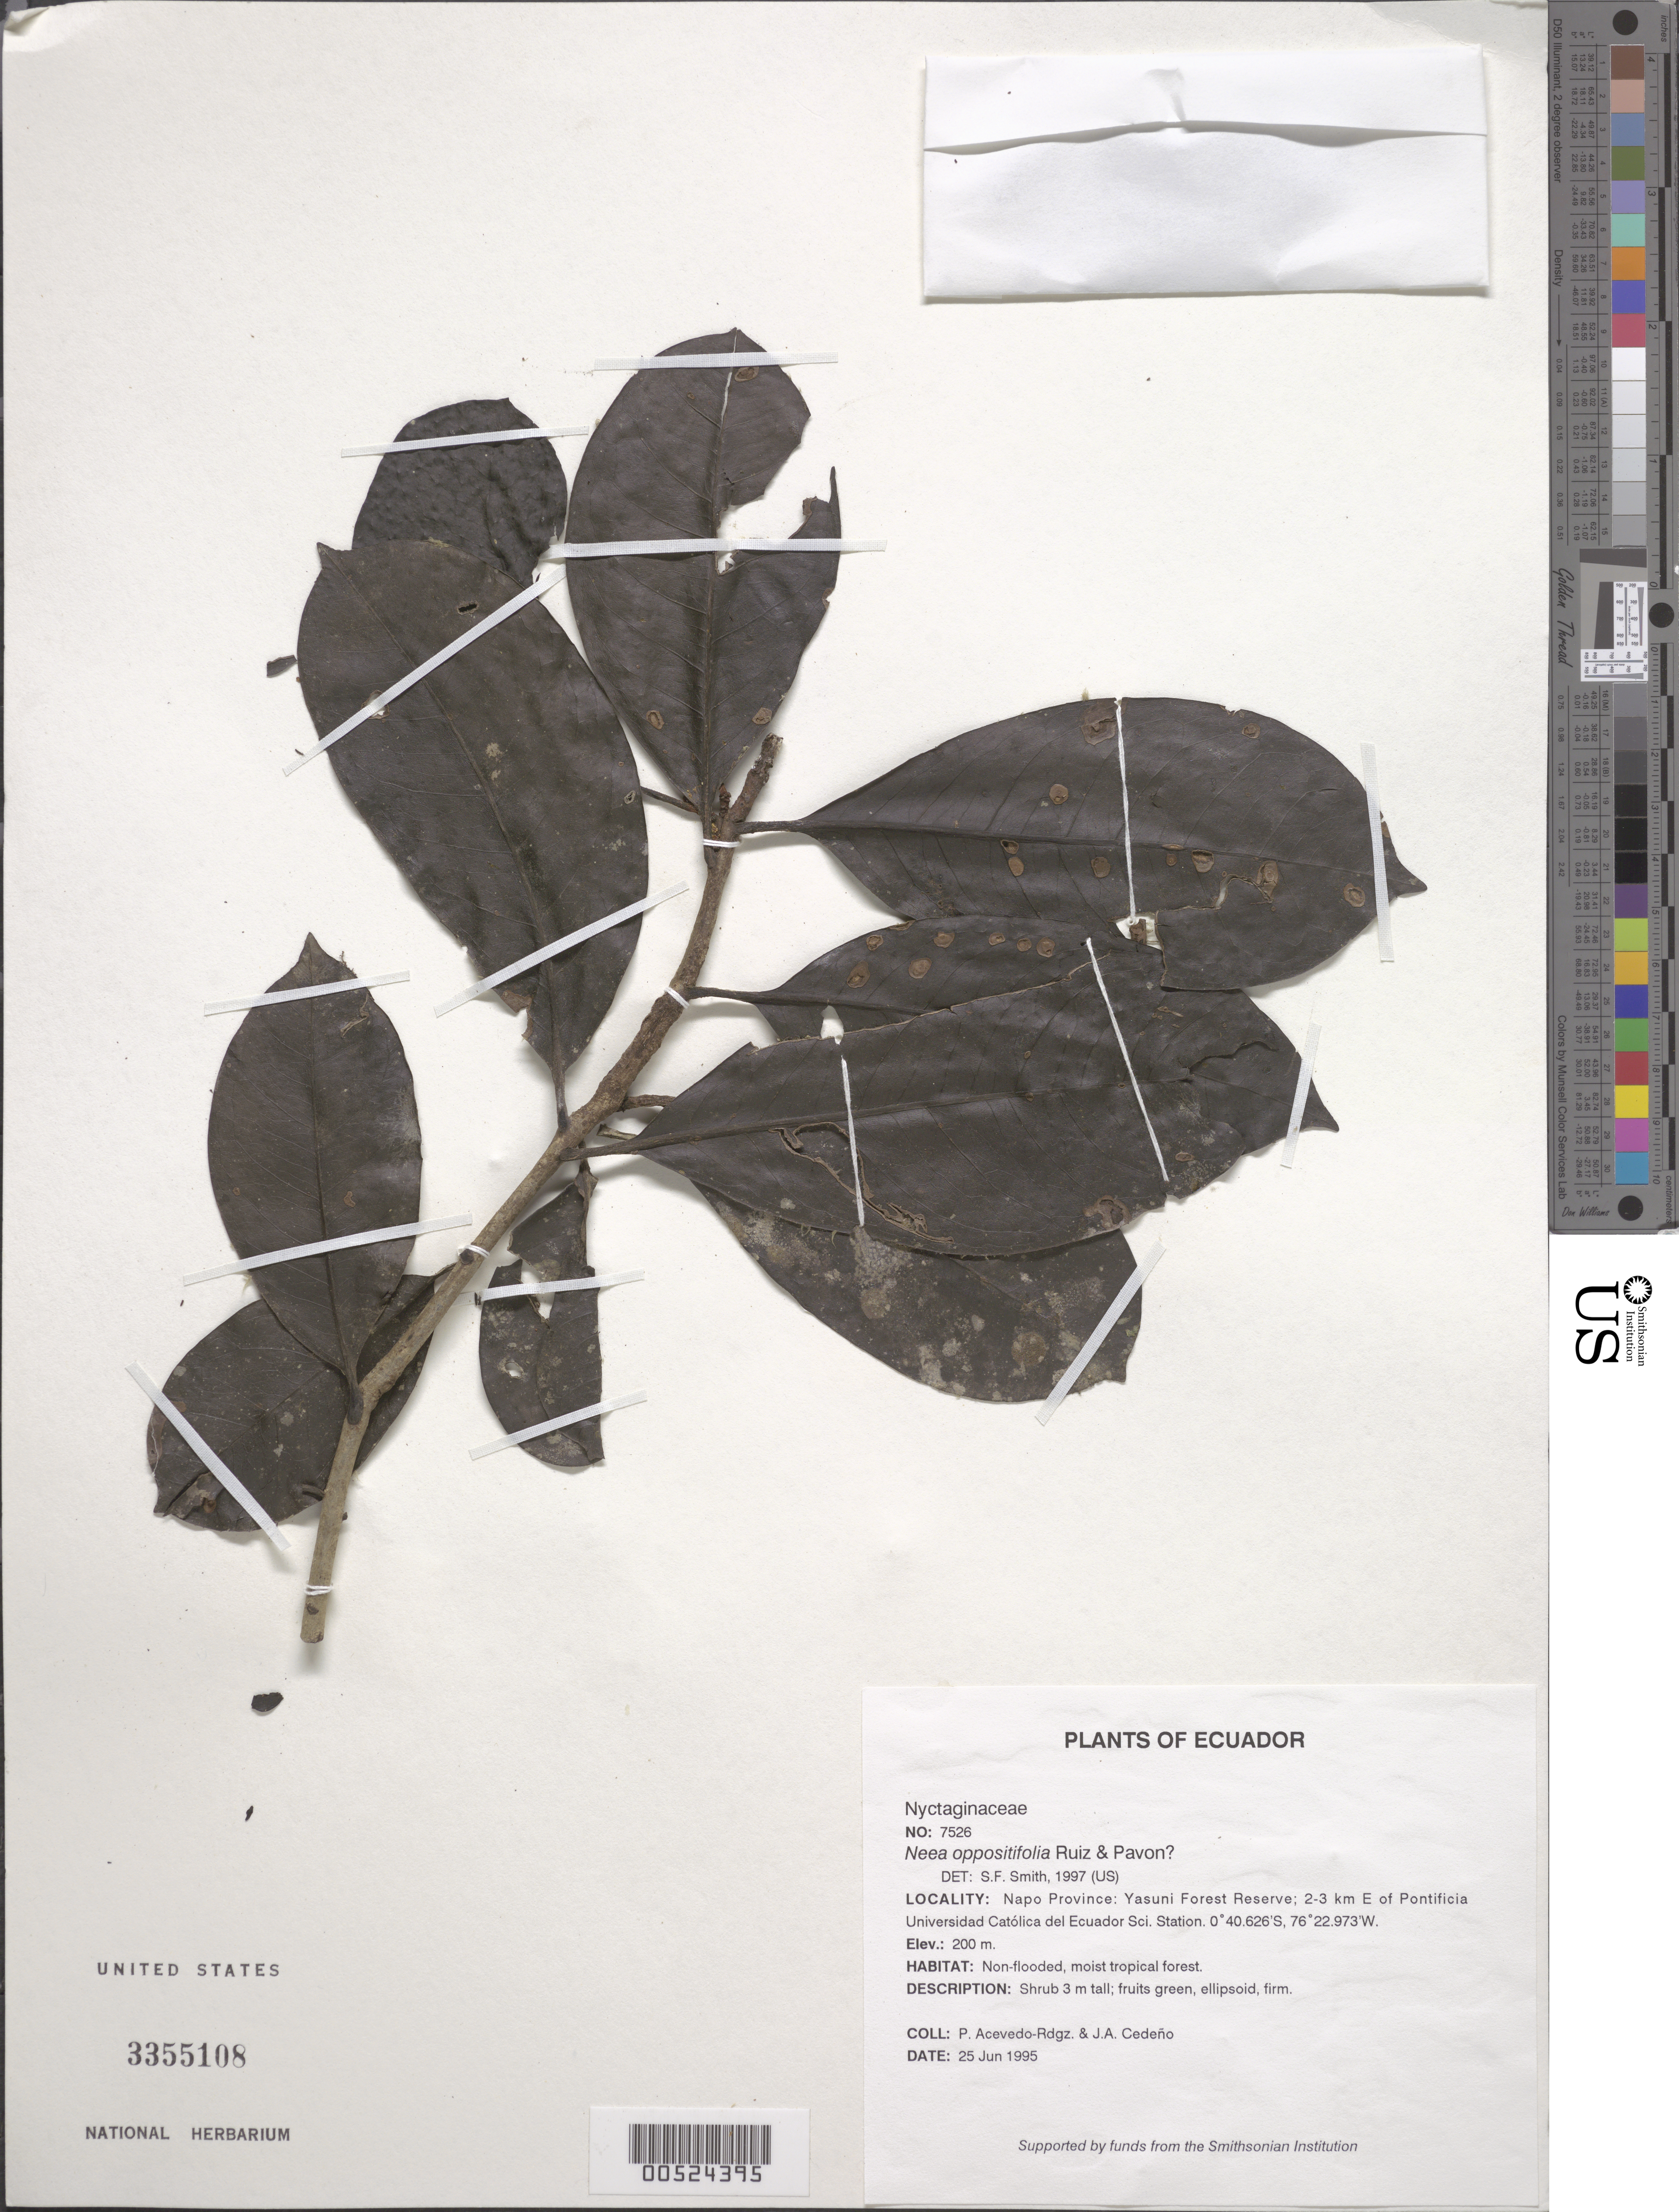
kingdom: Plantae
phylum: Tracheophyta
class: Magnoliopsida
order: Caryophyllales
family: Nyctaginaceae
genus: Neea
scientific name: Neea oppositifolia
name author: Ruiz & Pav.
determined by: Smith, Stephen F., (US), NMNH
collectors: P. Acevedo-Rodr. & J. A. Cedeño M.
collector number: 7526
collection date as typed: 25 Jun 1995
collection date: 1995-06-25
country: Ecuador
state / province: Napo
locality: Napo Province: Yasuni Forest Reserve; 2-3 km E of Pontificia Universidad Católica del Ecuador Sci. Station.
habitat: Non-flooded, moist tropical forest.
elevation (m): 200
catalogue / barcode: US 3355108